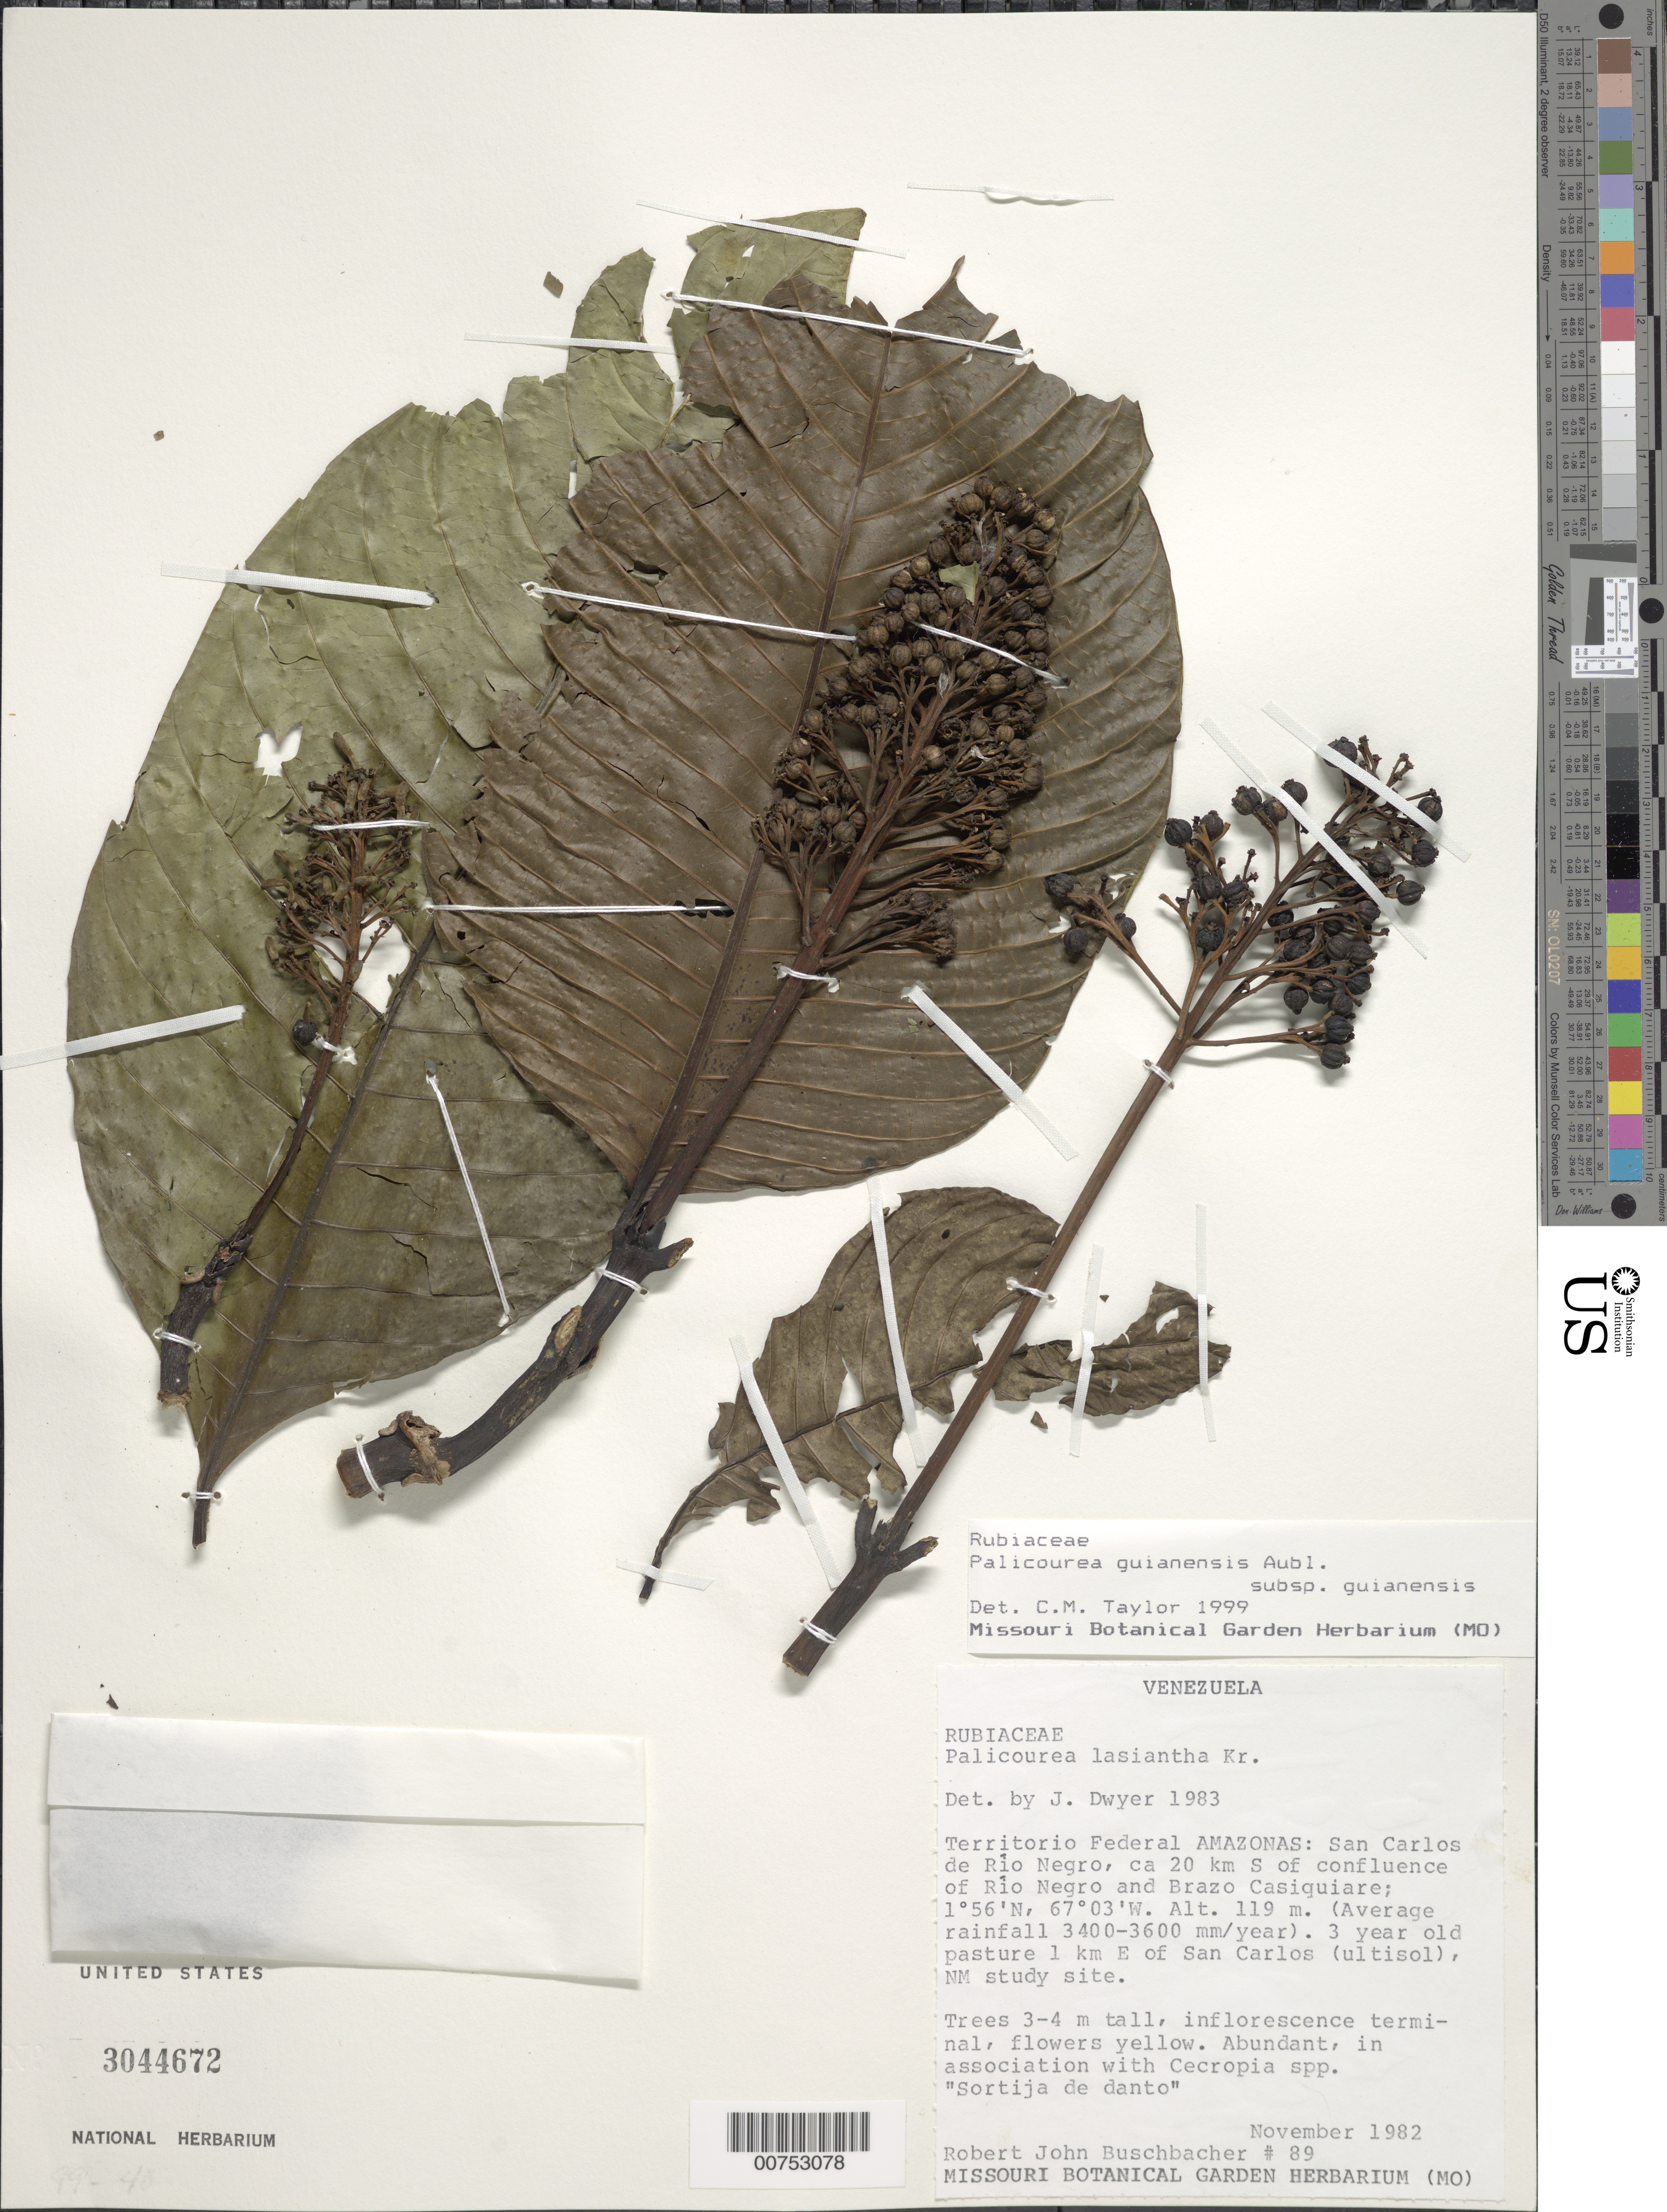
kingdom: Plantae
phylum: Tracheophyta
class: Magnoliopsida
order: Gentianales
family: Rubiaceae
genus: Palicourea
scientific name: Palicourea guianensis subsp. guianensis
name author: Aubl.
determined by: Taylor, Charlotte M.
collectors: R. Buschbacher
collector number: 89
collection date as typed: Nov-82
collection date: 1982-11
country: Venezuela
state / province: Amazonas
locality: San Carlos de Río Negro, ca 20 km S of confluence of Río Negro and Brazo Casiquiare, 1 km E of San Carlos, NM study site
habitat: Three year old pasture (ulitsol) (average rainfall 3400-3600 mm/year); in association with Cecropia spp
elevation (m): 119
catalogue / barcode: US 3044672